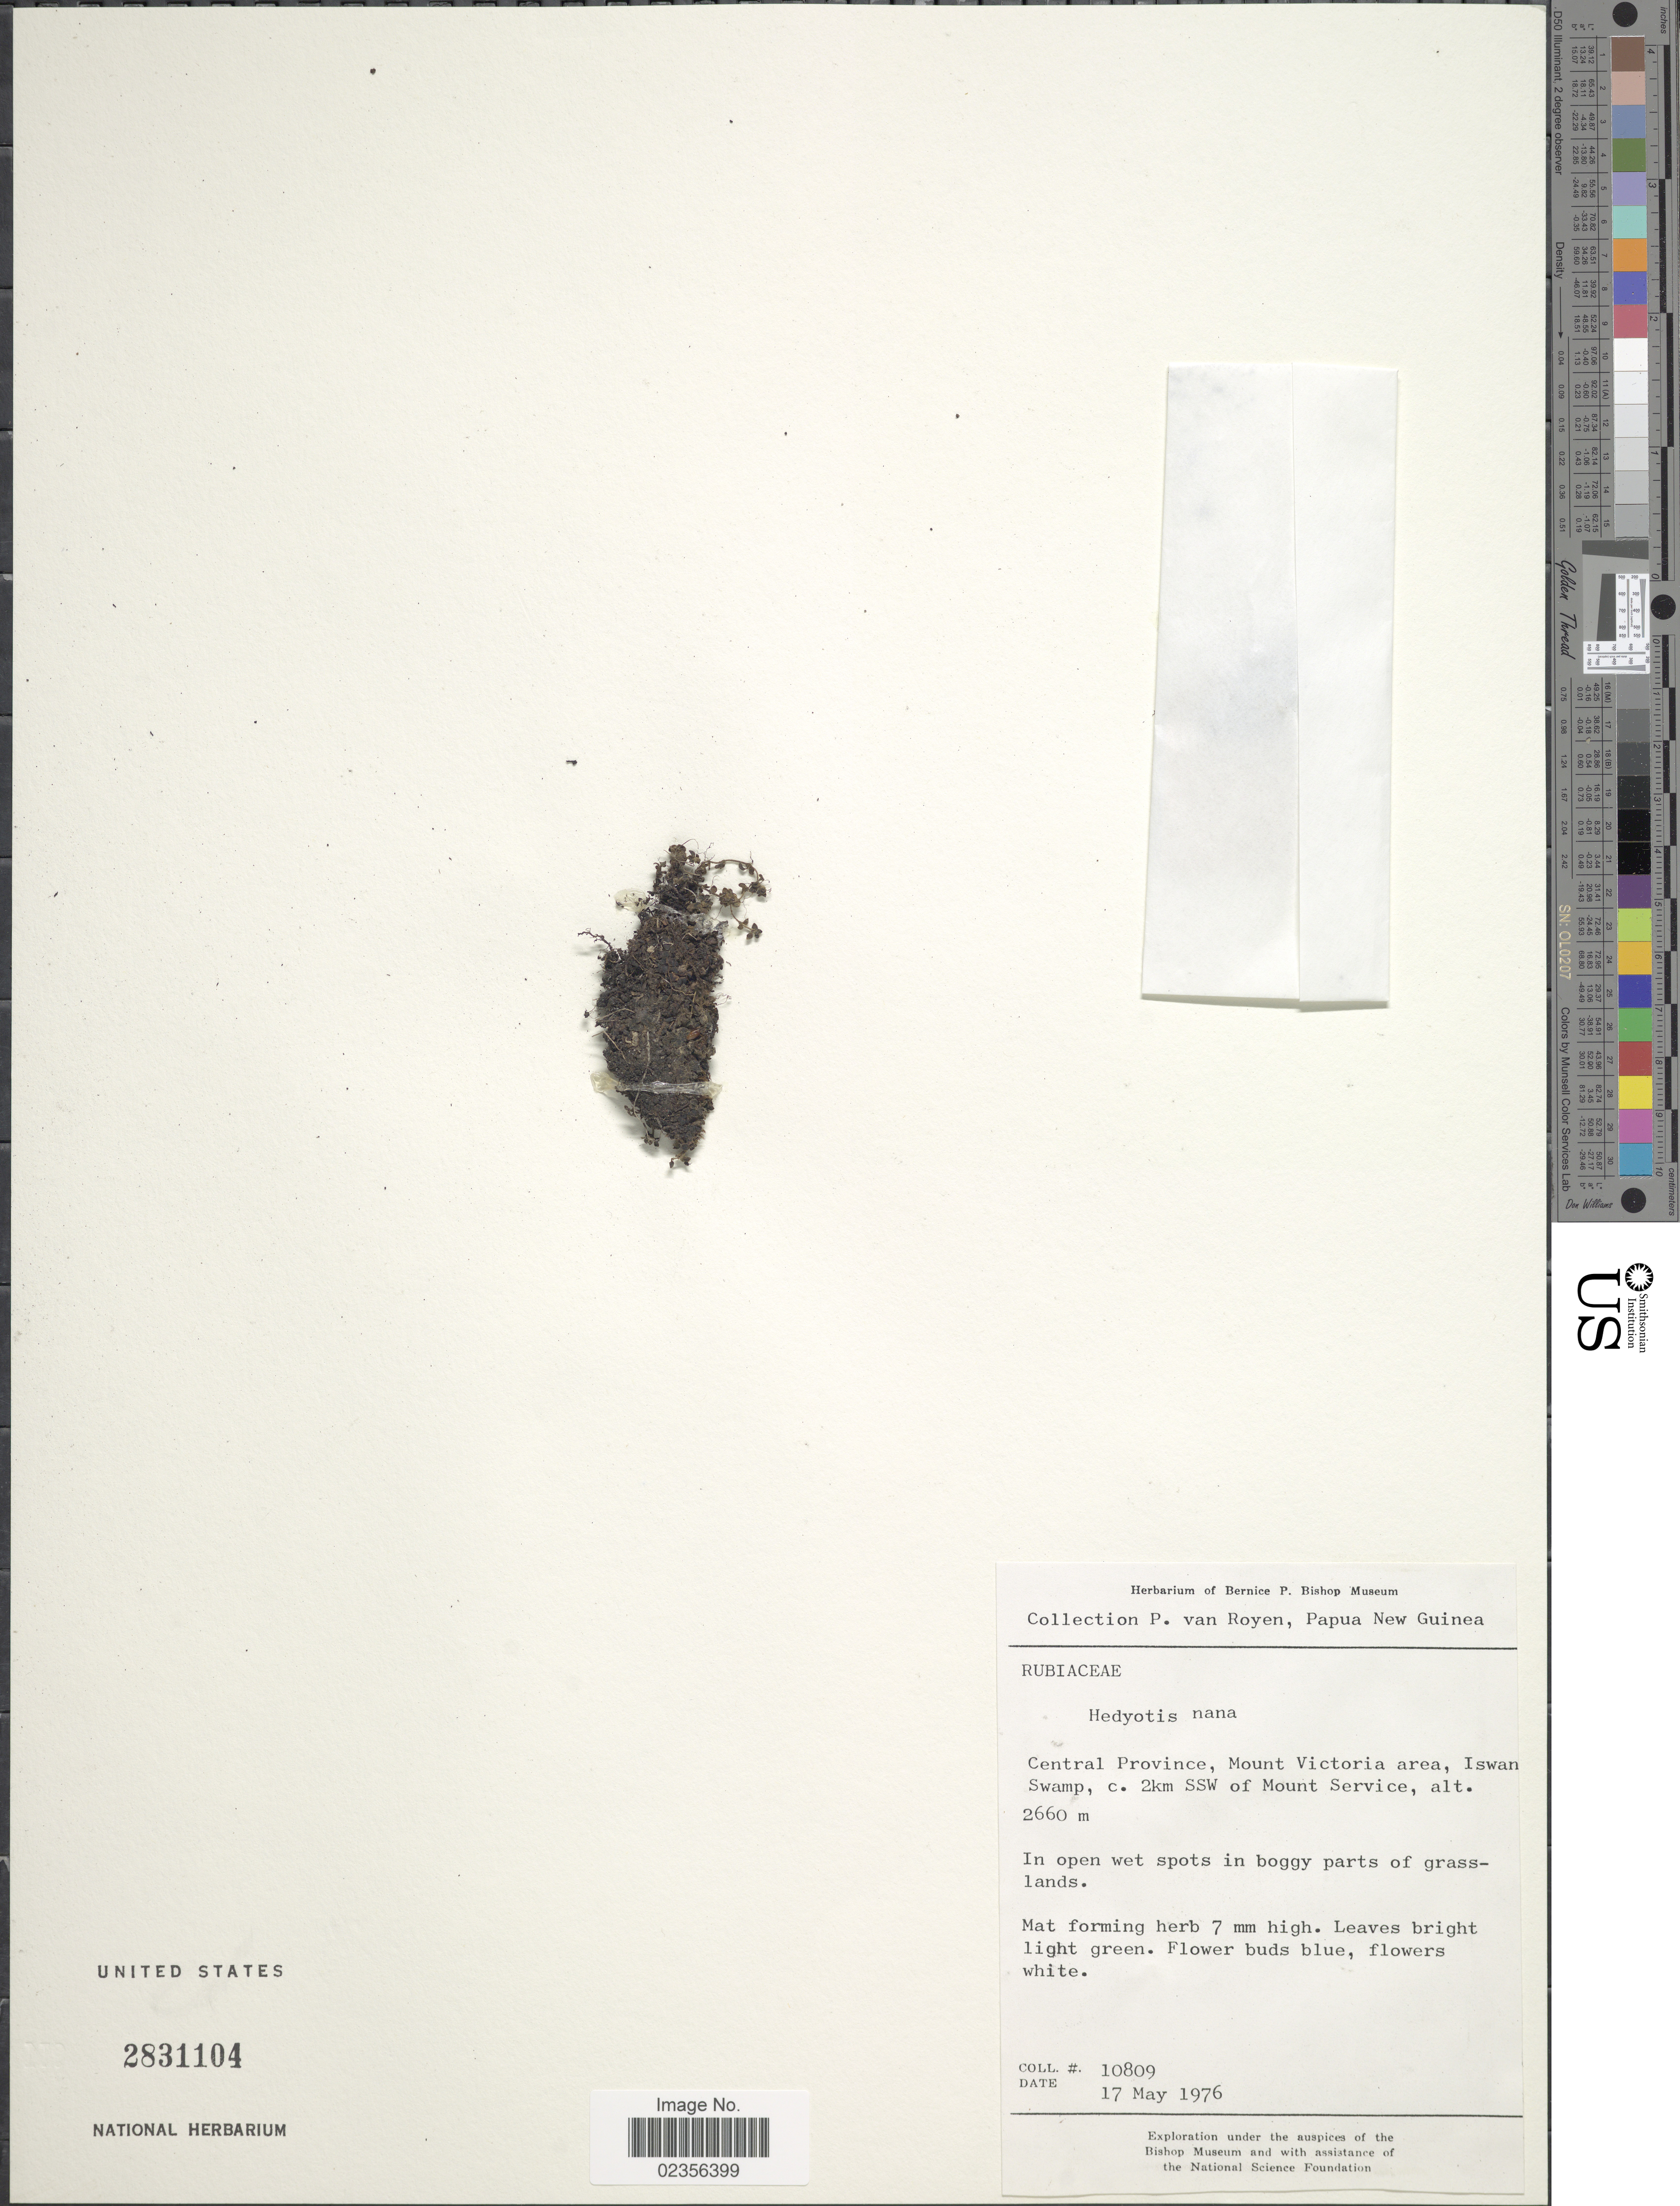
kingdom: Plantae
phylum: Tracheophyta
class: Magnoliopsida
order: Gentianales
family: Rubiaceae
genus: Hedyotis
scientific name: Hedyotis nana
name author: Merr. & L.M. Perry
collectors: P. van Royen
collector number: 10809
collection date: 1976-05-17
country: Papua New Guinea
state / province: Central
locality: Central Province, Mount Victoria area, Iswan Swamp, 2km SSW of Mount Service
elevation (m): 2660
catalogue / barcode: US 2831104